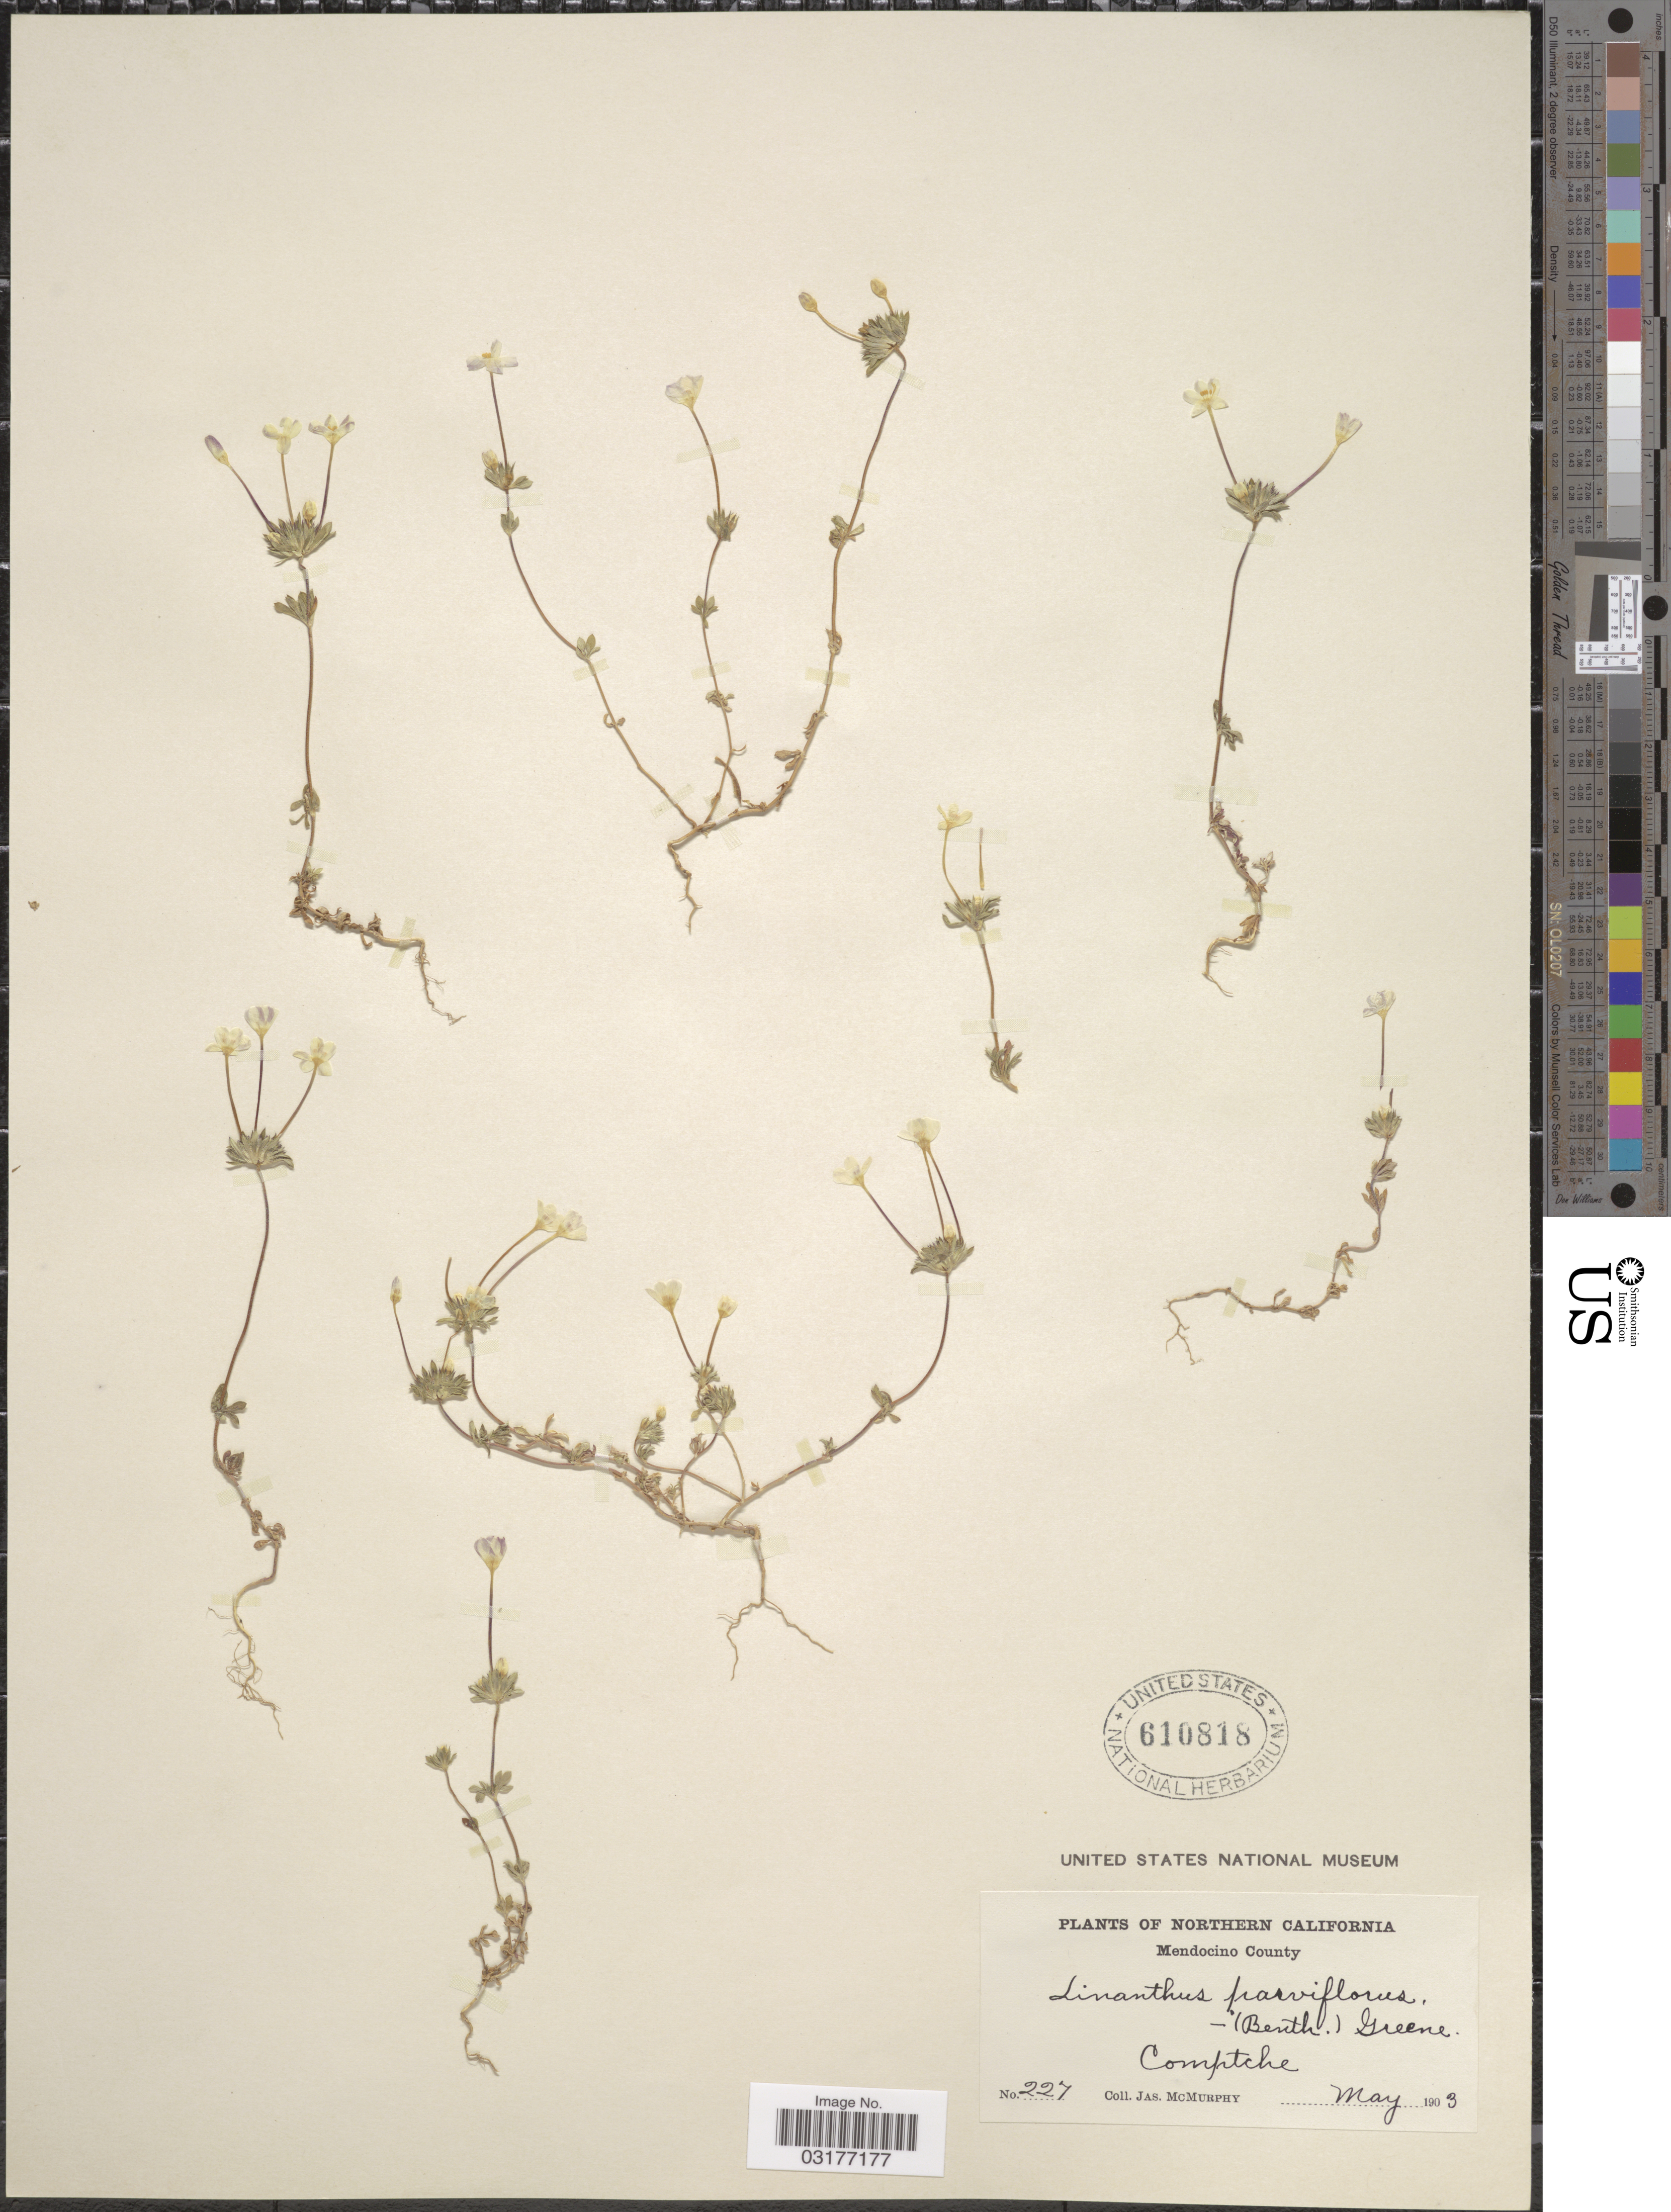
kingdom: Plantae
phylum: Tracheophyta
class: Magnoliopsida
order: Ericales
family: Polemoniaceae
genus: Leptosiphon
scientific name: Leptosiphon androsaceus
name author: Benth.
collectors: J. McMurphy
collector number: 227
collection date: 1903-05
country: United States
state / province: California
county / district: Mendocino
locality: Northern California. Mendocino County. Comptche.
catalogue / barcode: US 610818